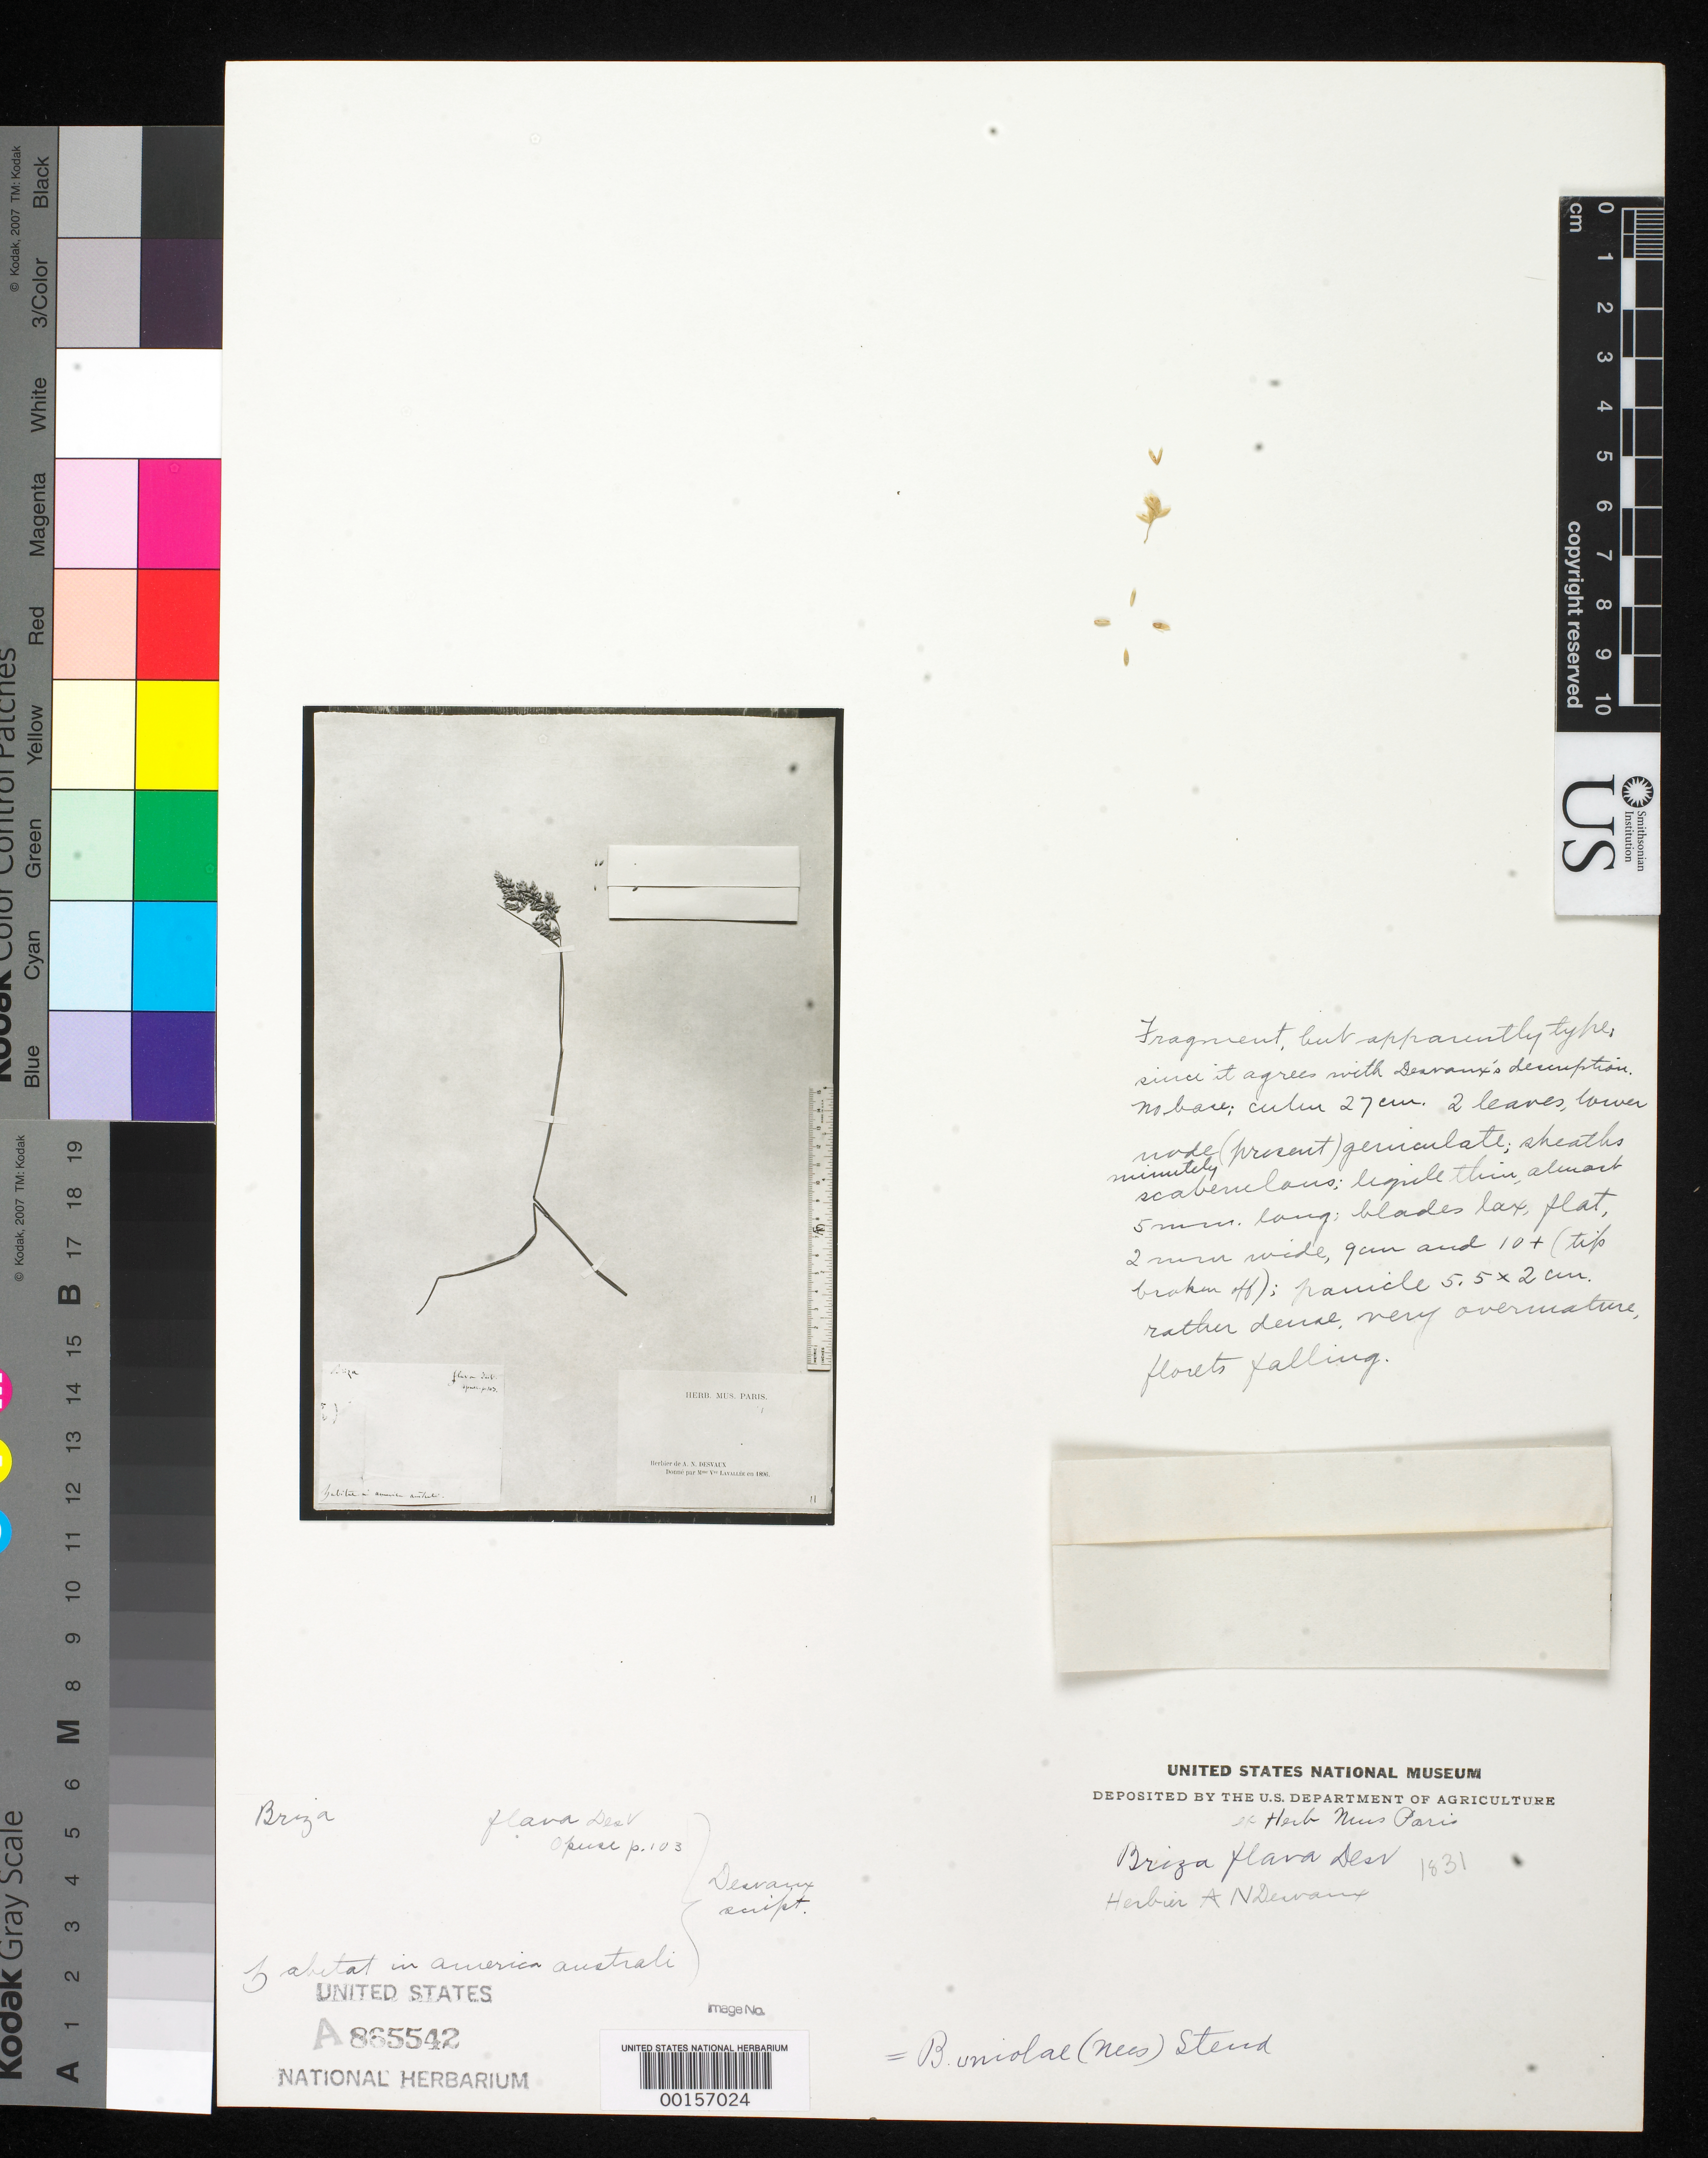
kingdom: Plantae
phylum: Tracheophyta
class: Liliopsida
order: Poales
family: Poaceae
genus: Briza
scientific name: Briza flava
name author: Desv.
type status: Type Fragment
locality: "America Australis"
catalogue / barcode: US 865542A